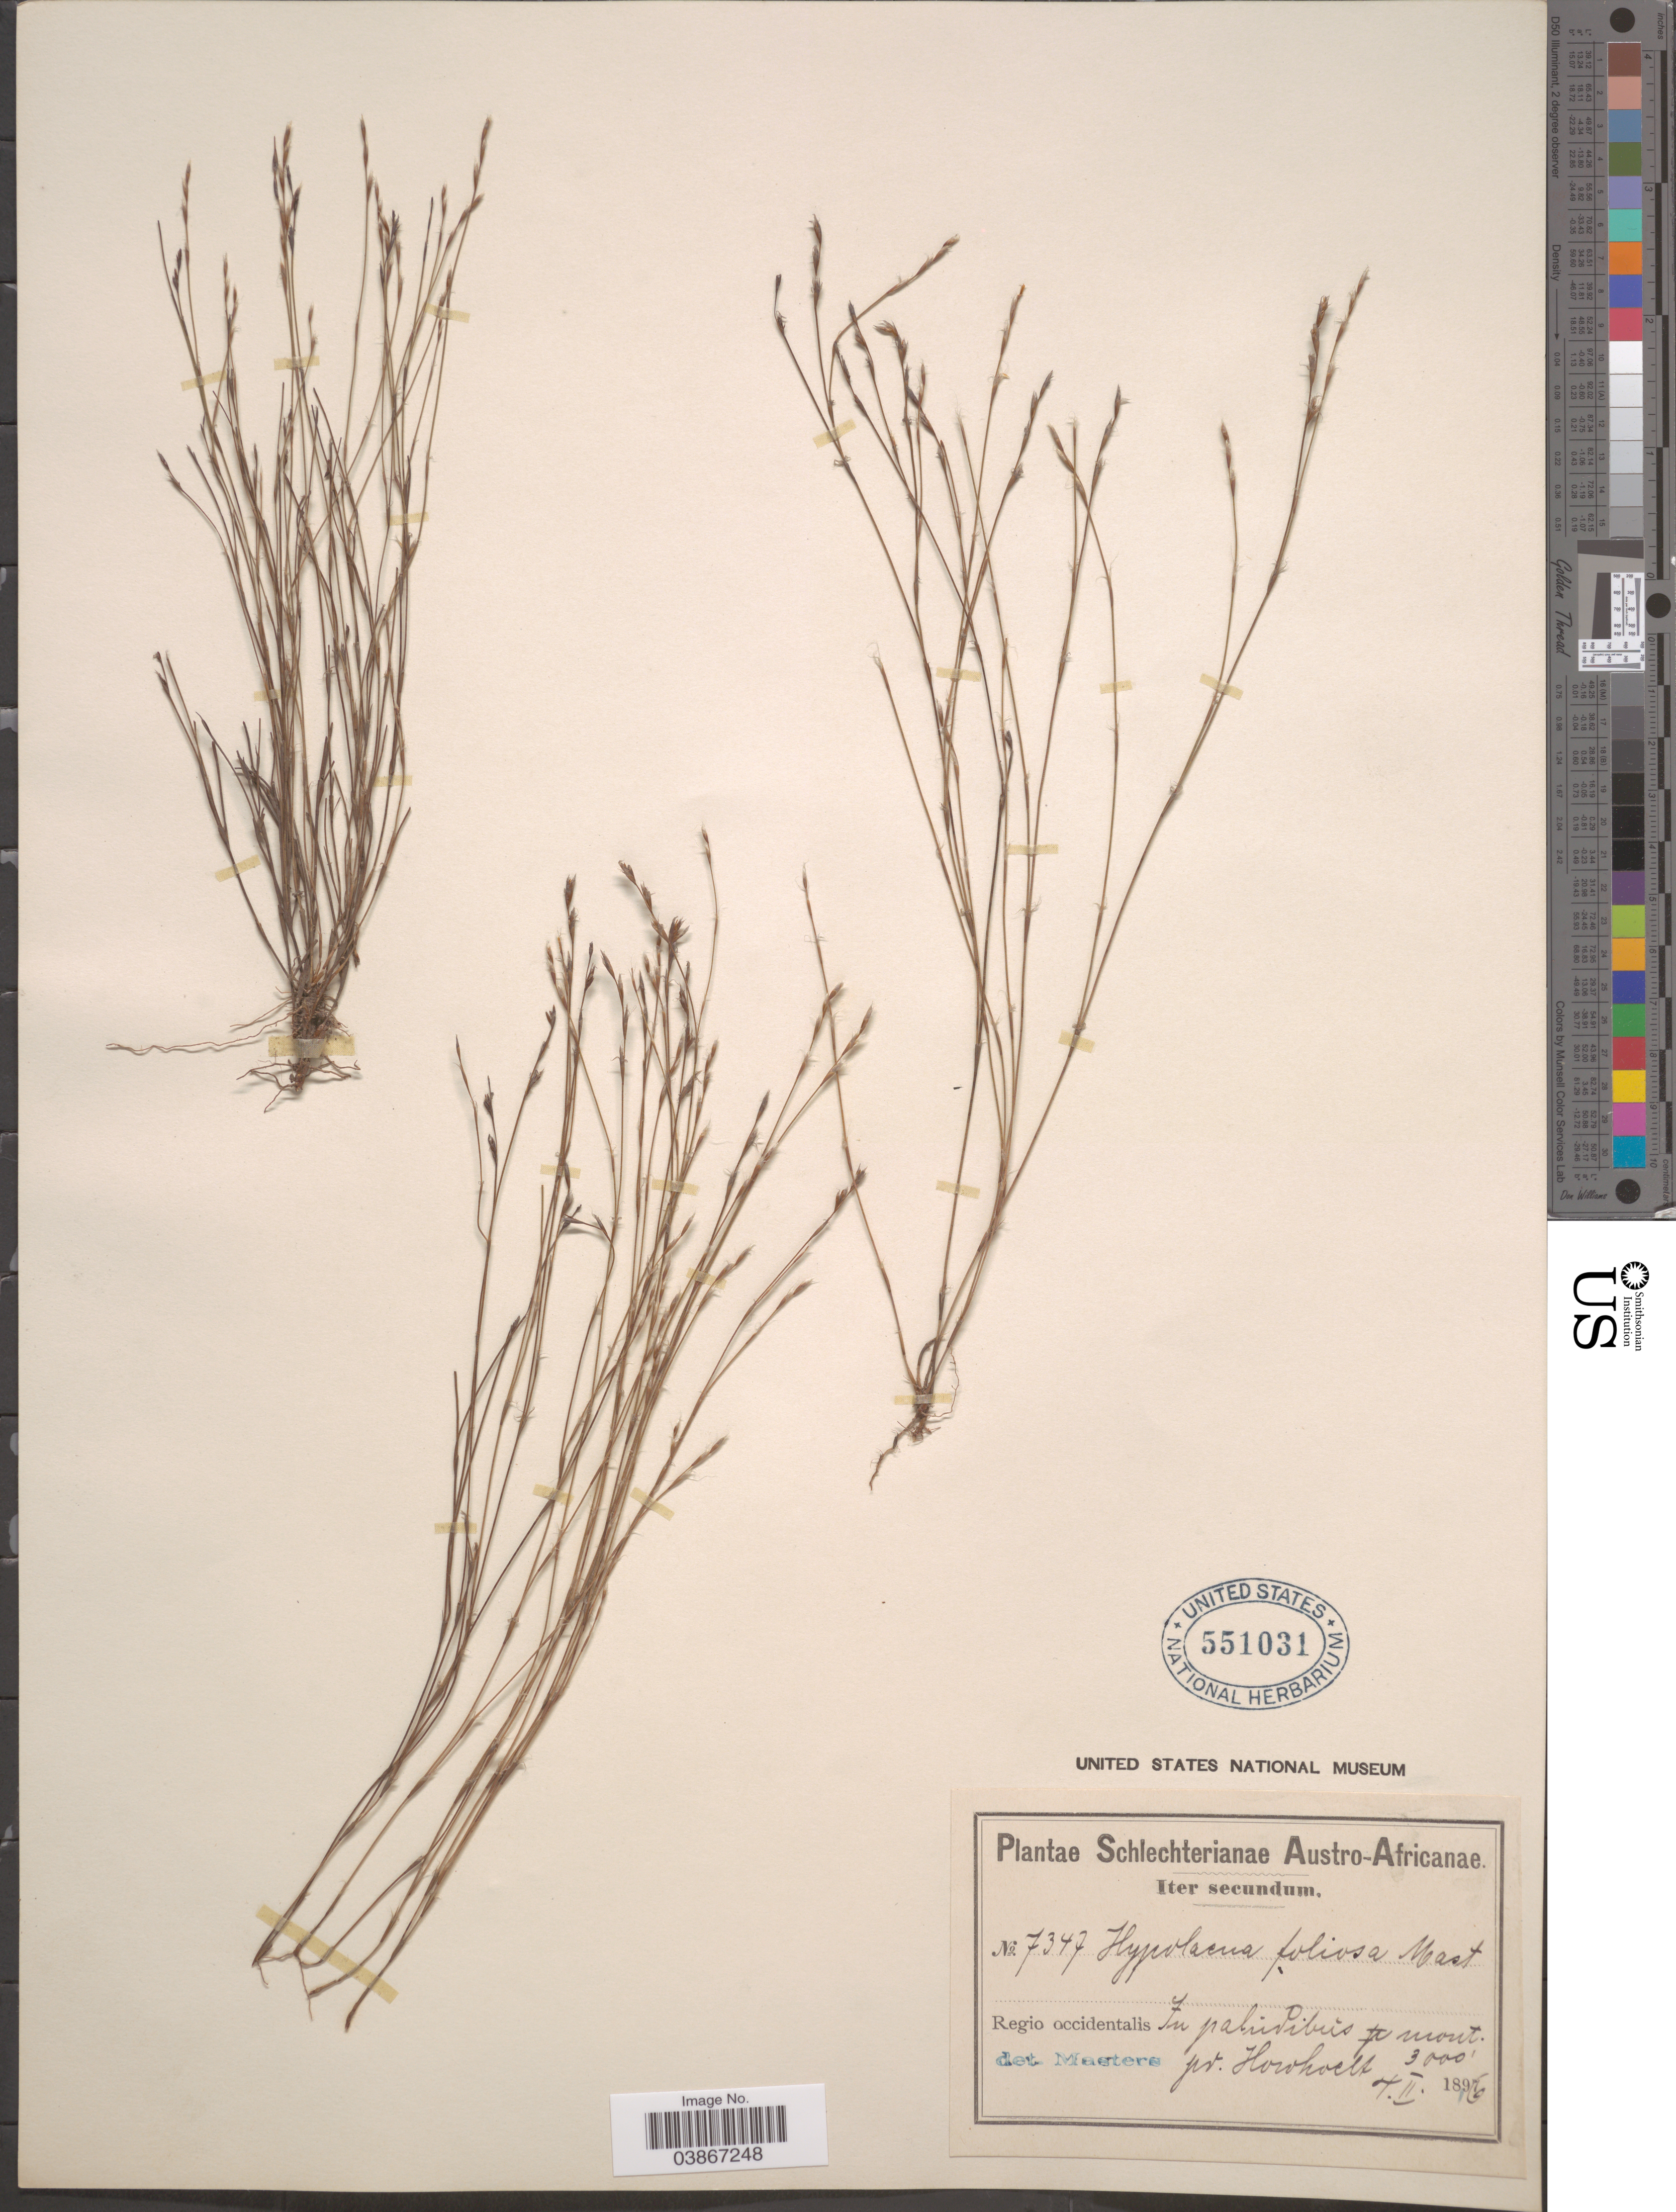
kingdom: Plantae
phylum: Tracheophyta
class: Liliopsida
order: Poales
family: Restionaceae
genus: Hypolaena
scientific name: Hypolaena foliosa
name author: Mast.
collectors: Schlechter, --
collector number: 7347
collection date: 1896-02-04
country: South Africa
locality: Austro-Africanae. Regio occidentalis: In paludibus mont. pr. Howhoek.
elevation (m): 914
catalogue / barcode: US 551031